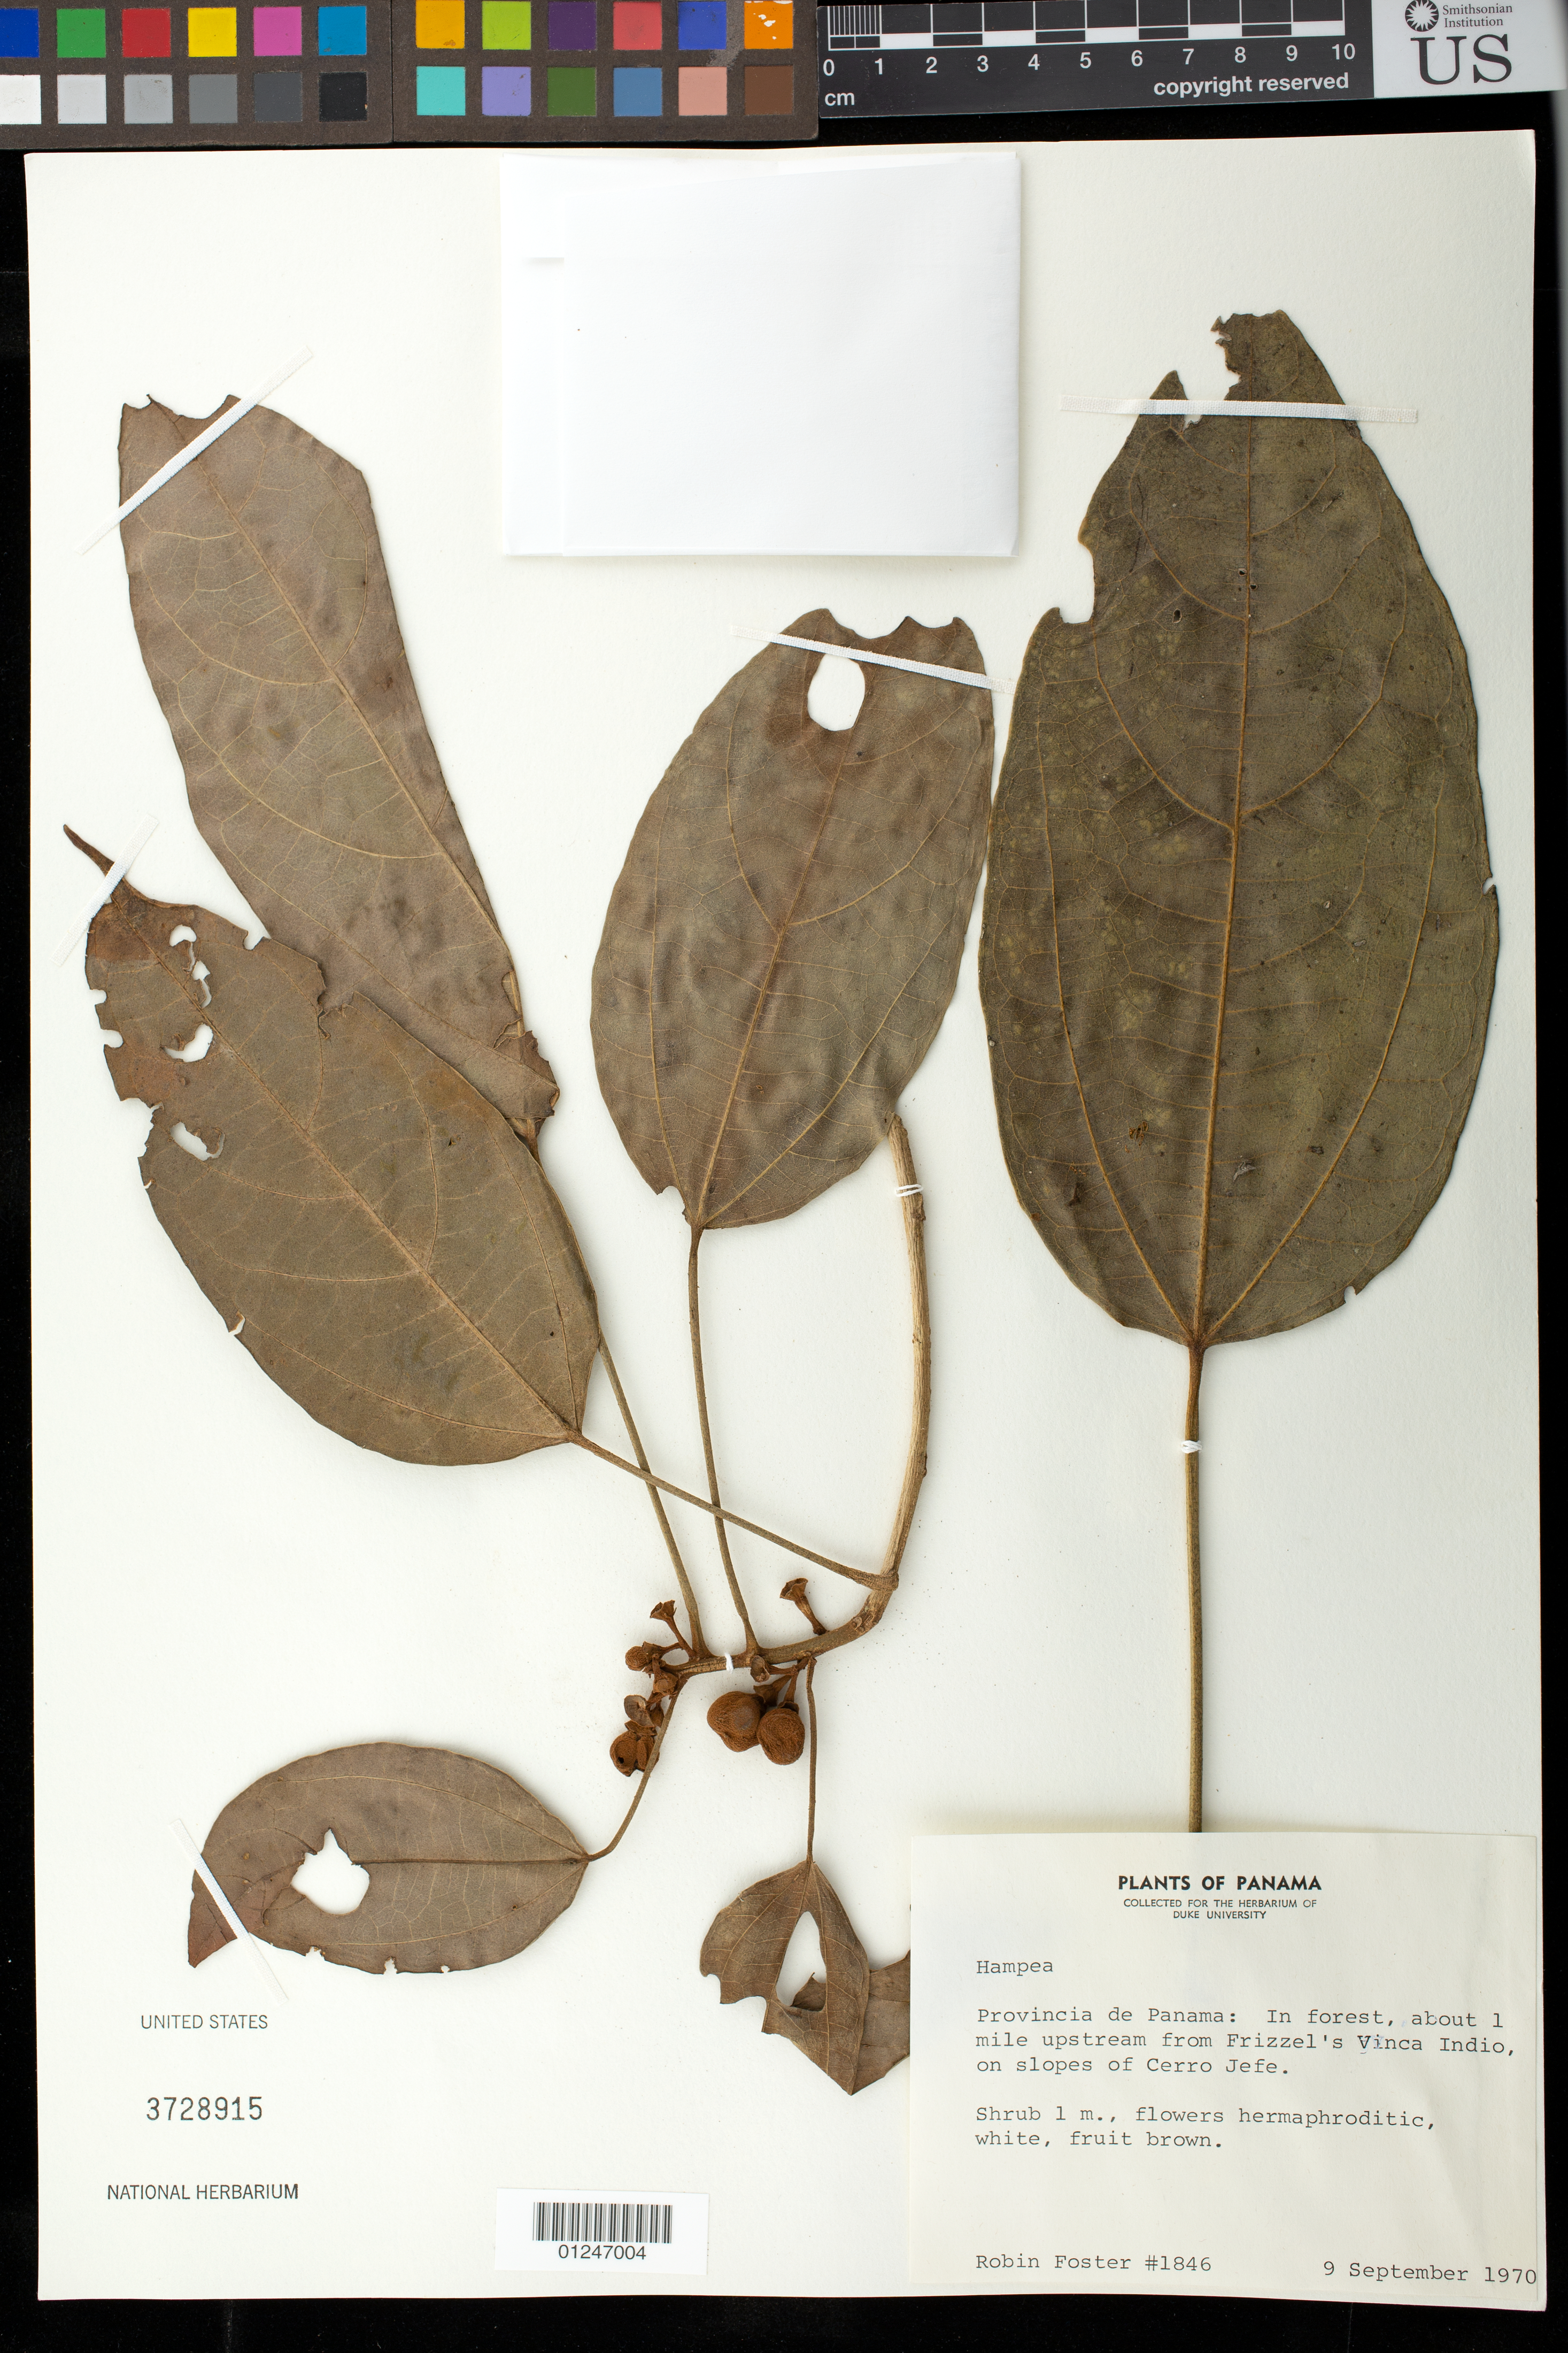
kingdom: Plantae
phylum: Tracheophyta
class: Magnoliopsida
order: Malvales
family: Malvaceae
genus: Hampea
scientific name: Hampea micrantha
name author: A. Robyns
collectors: R. B. Foster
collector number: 1846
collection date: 1970-09-09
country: Panama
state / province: Panamá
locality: rom Frizzel's Vinca Indio, on slopes of Cerro Jefe.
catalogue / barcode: US 3728915